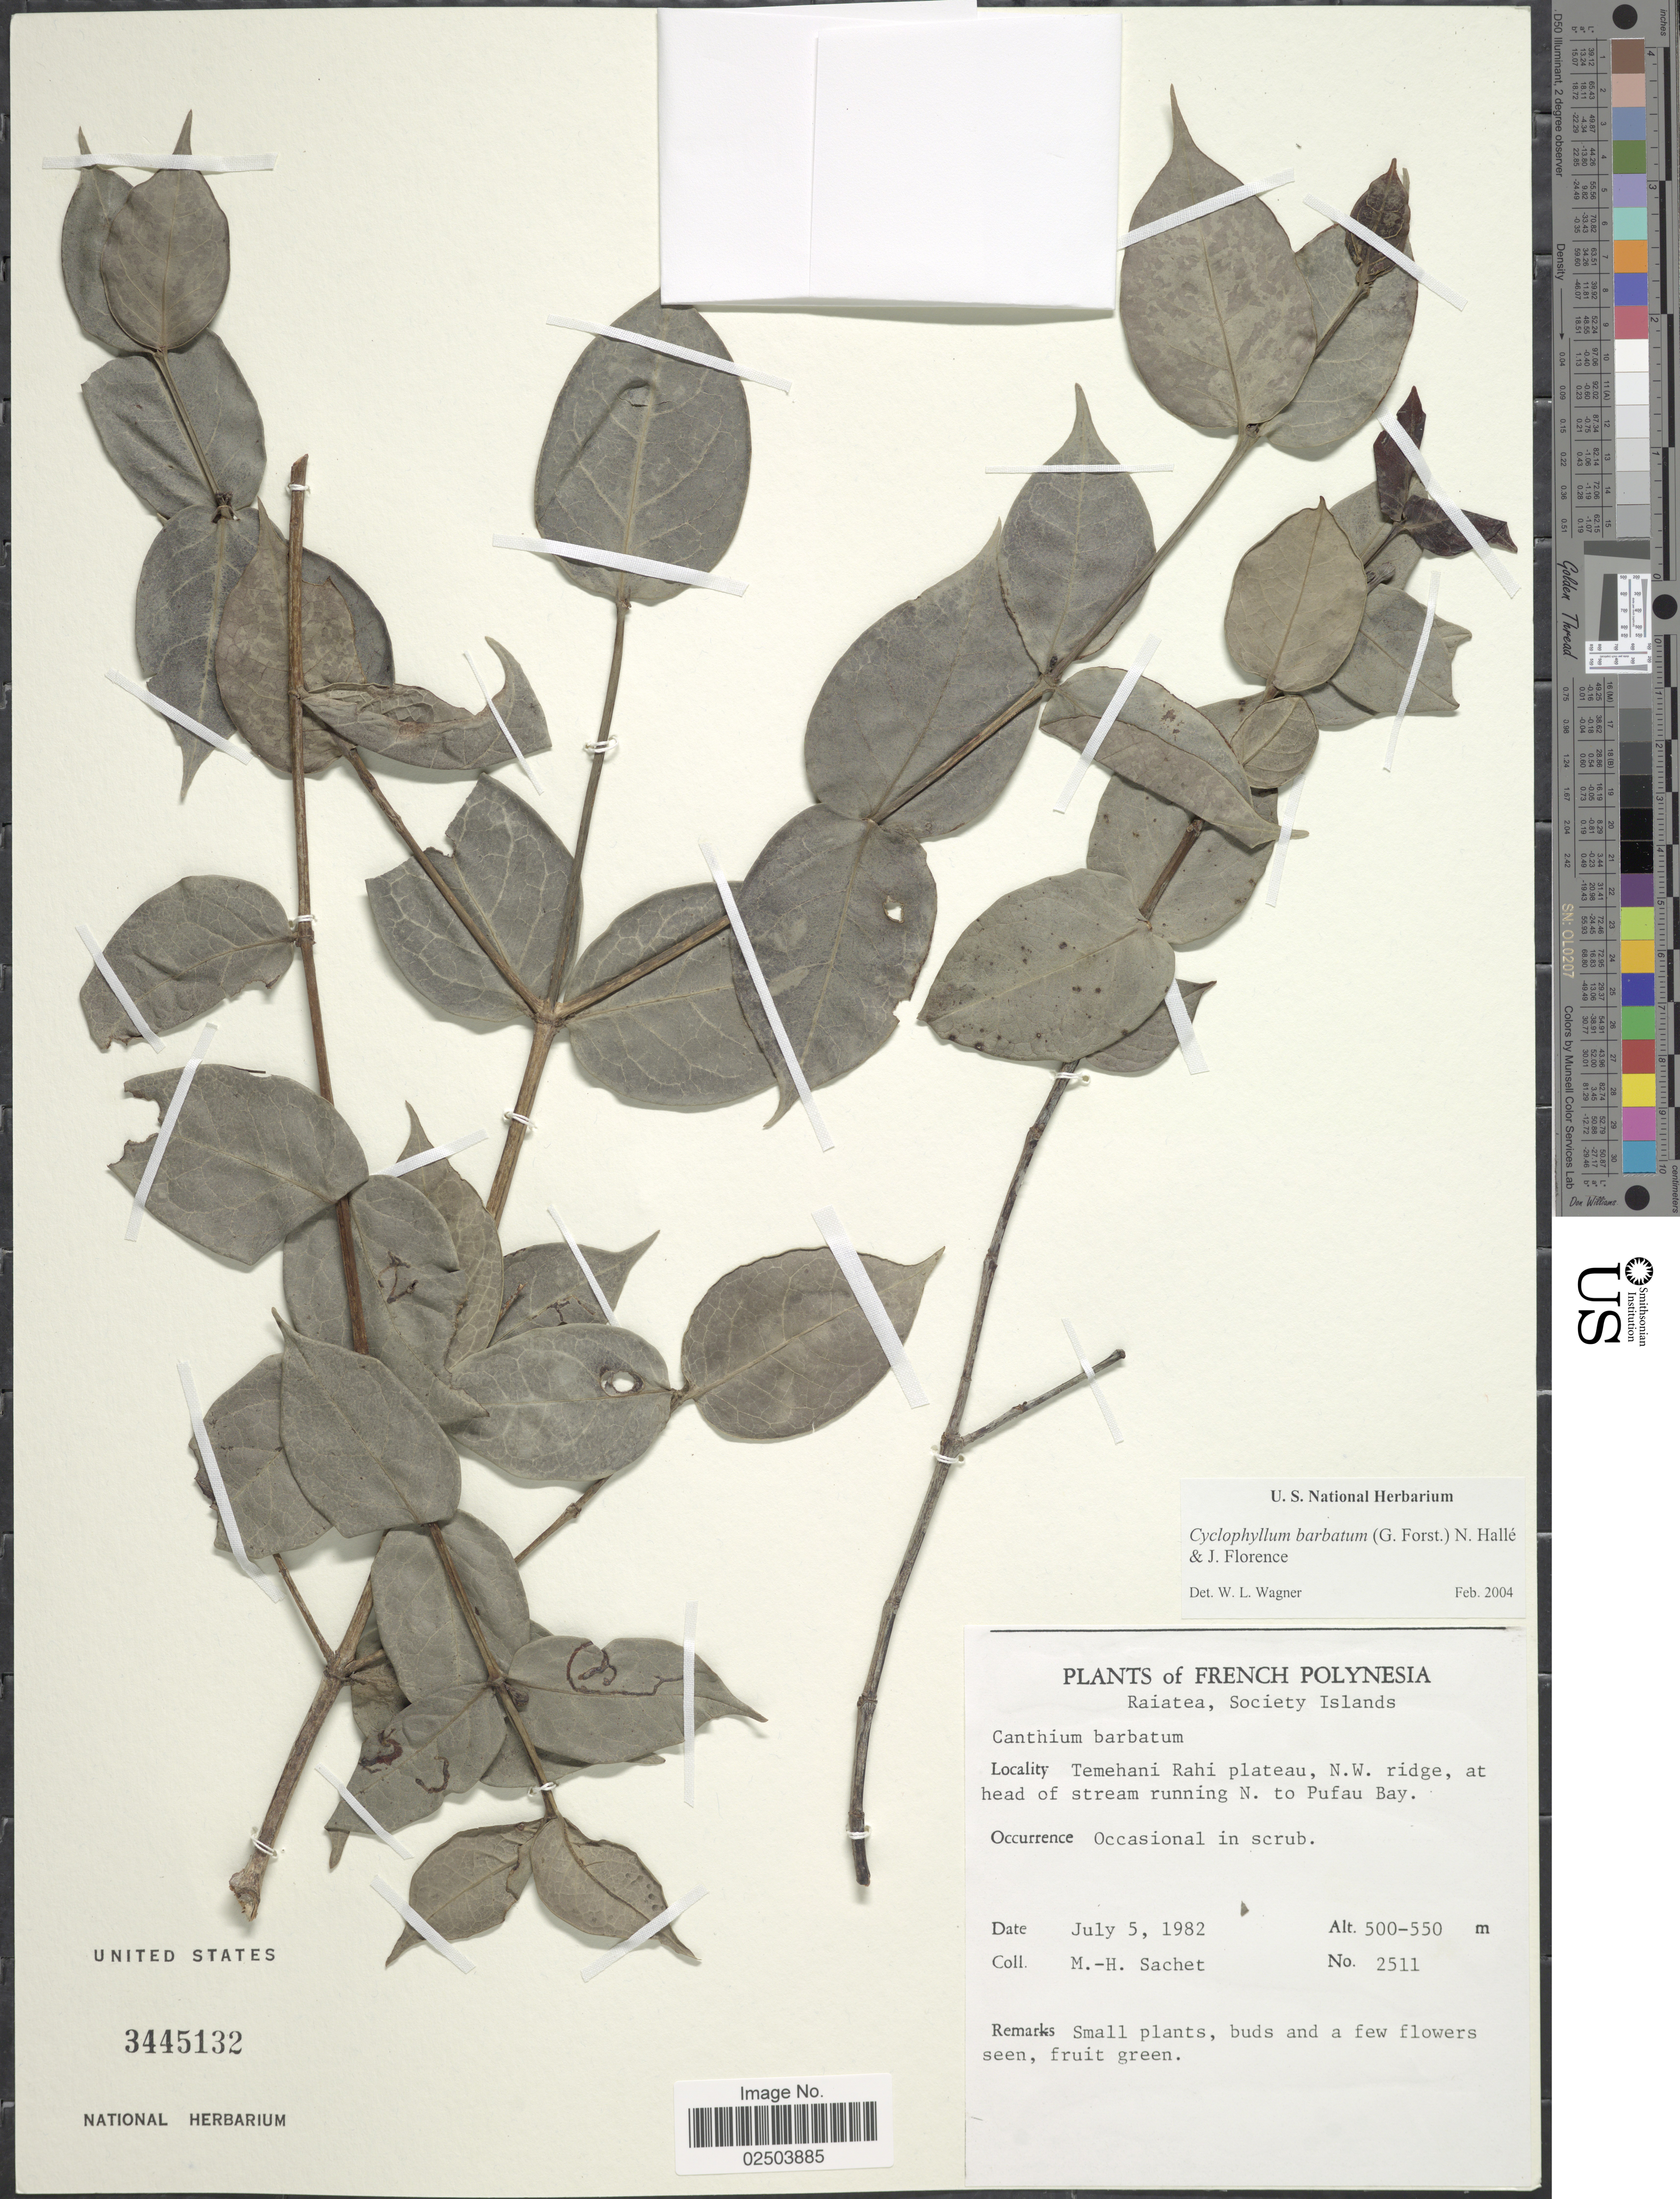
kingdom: Plantae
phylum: Tracheophyta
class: Magnoliopsida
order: Gentianales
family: Rubiaceae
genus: Cyclophyllum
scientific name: Cyclophyllum barbatum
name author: (G. Forst.) N. Hallé & J. Florence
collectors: M.-H. Sachet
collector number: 2511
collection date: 1982-07-05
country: French Polynesia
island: Raiatea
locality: Raiatea, Society Islands. Temehani Rahi plateau, N.W. ridge, at head of stream running N. to Pufau Bay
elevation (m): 500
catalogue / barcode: US 3445132